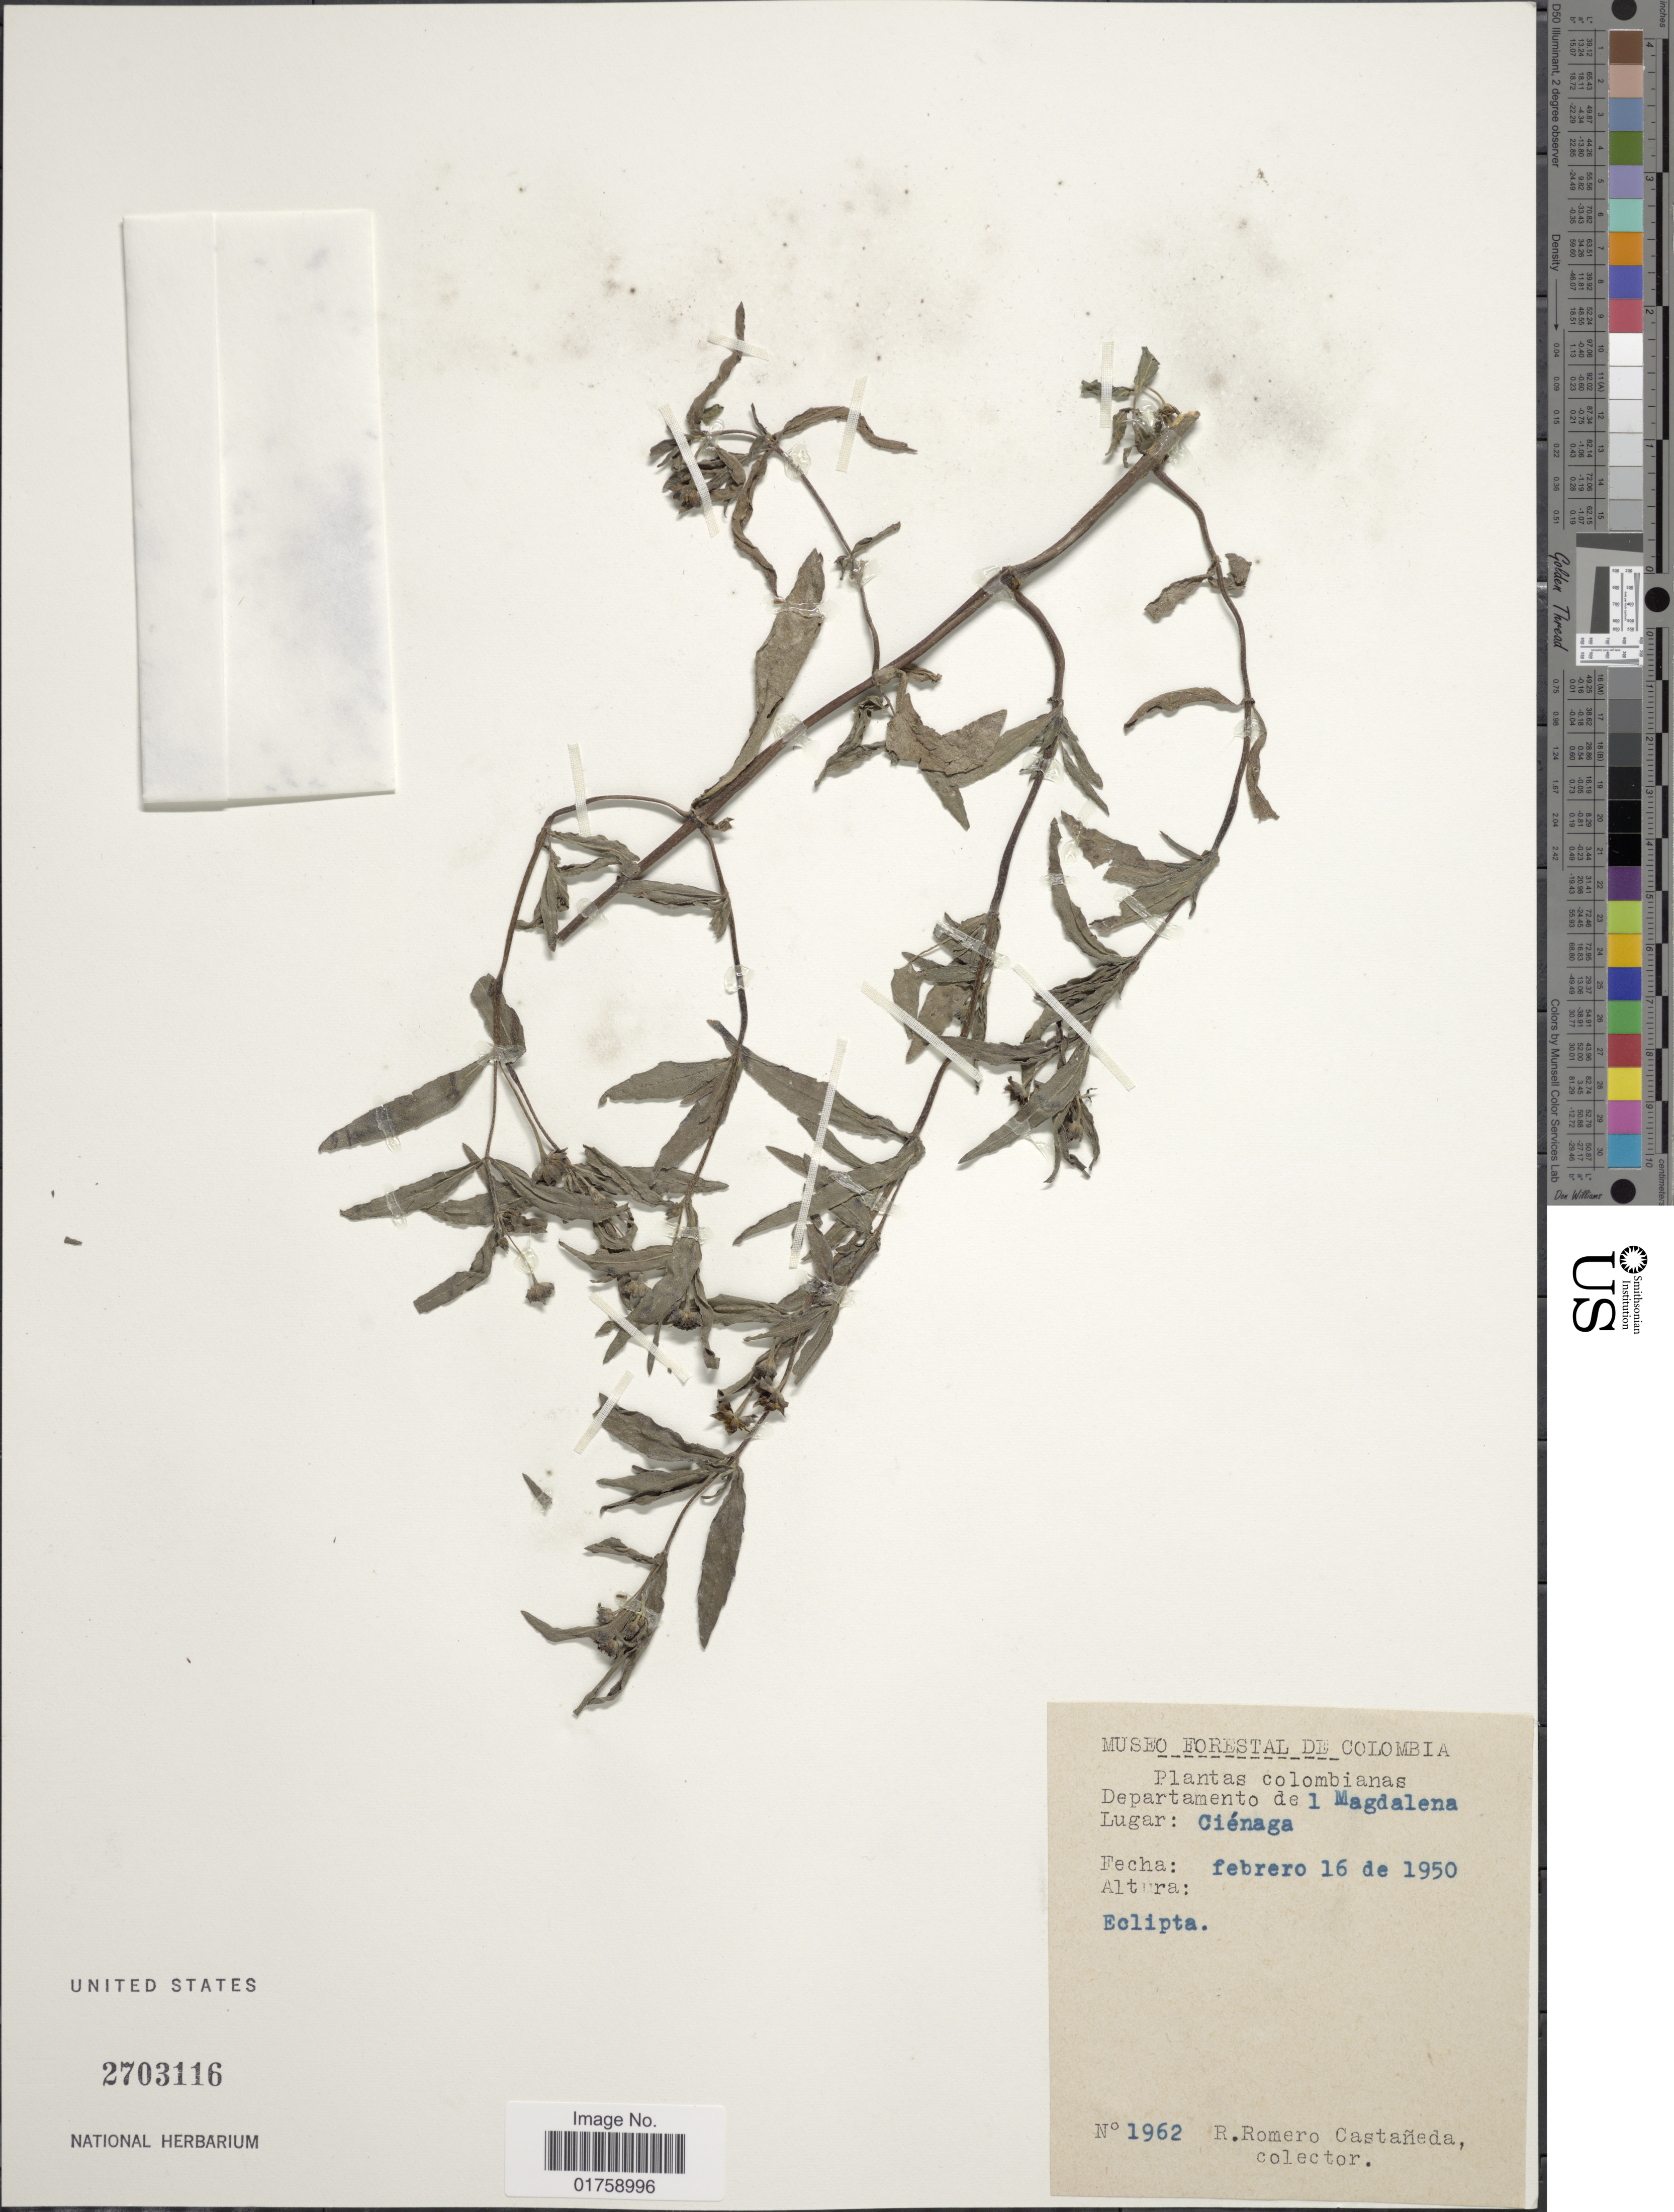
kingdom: Plantae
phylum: Tracheophyta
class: Magnoliopsida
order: Asterales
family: Asteraceae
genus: Eclipta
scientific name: Eclipta prostrata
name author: (L.) L.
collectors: R. Romero Castañeda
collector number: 1962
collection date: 1950-02-16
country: Colombia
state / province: Magdalena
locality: Colombianas. Departamento de l Magdalena. Lugar: Cienaga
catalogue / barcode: US 2703116